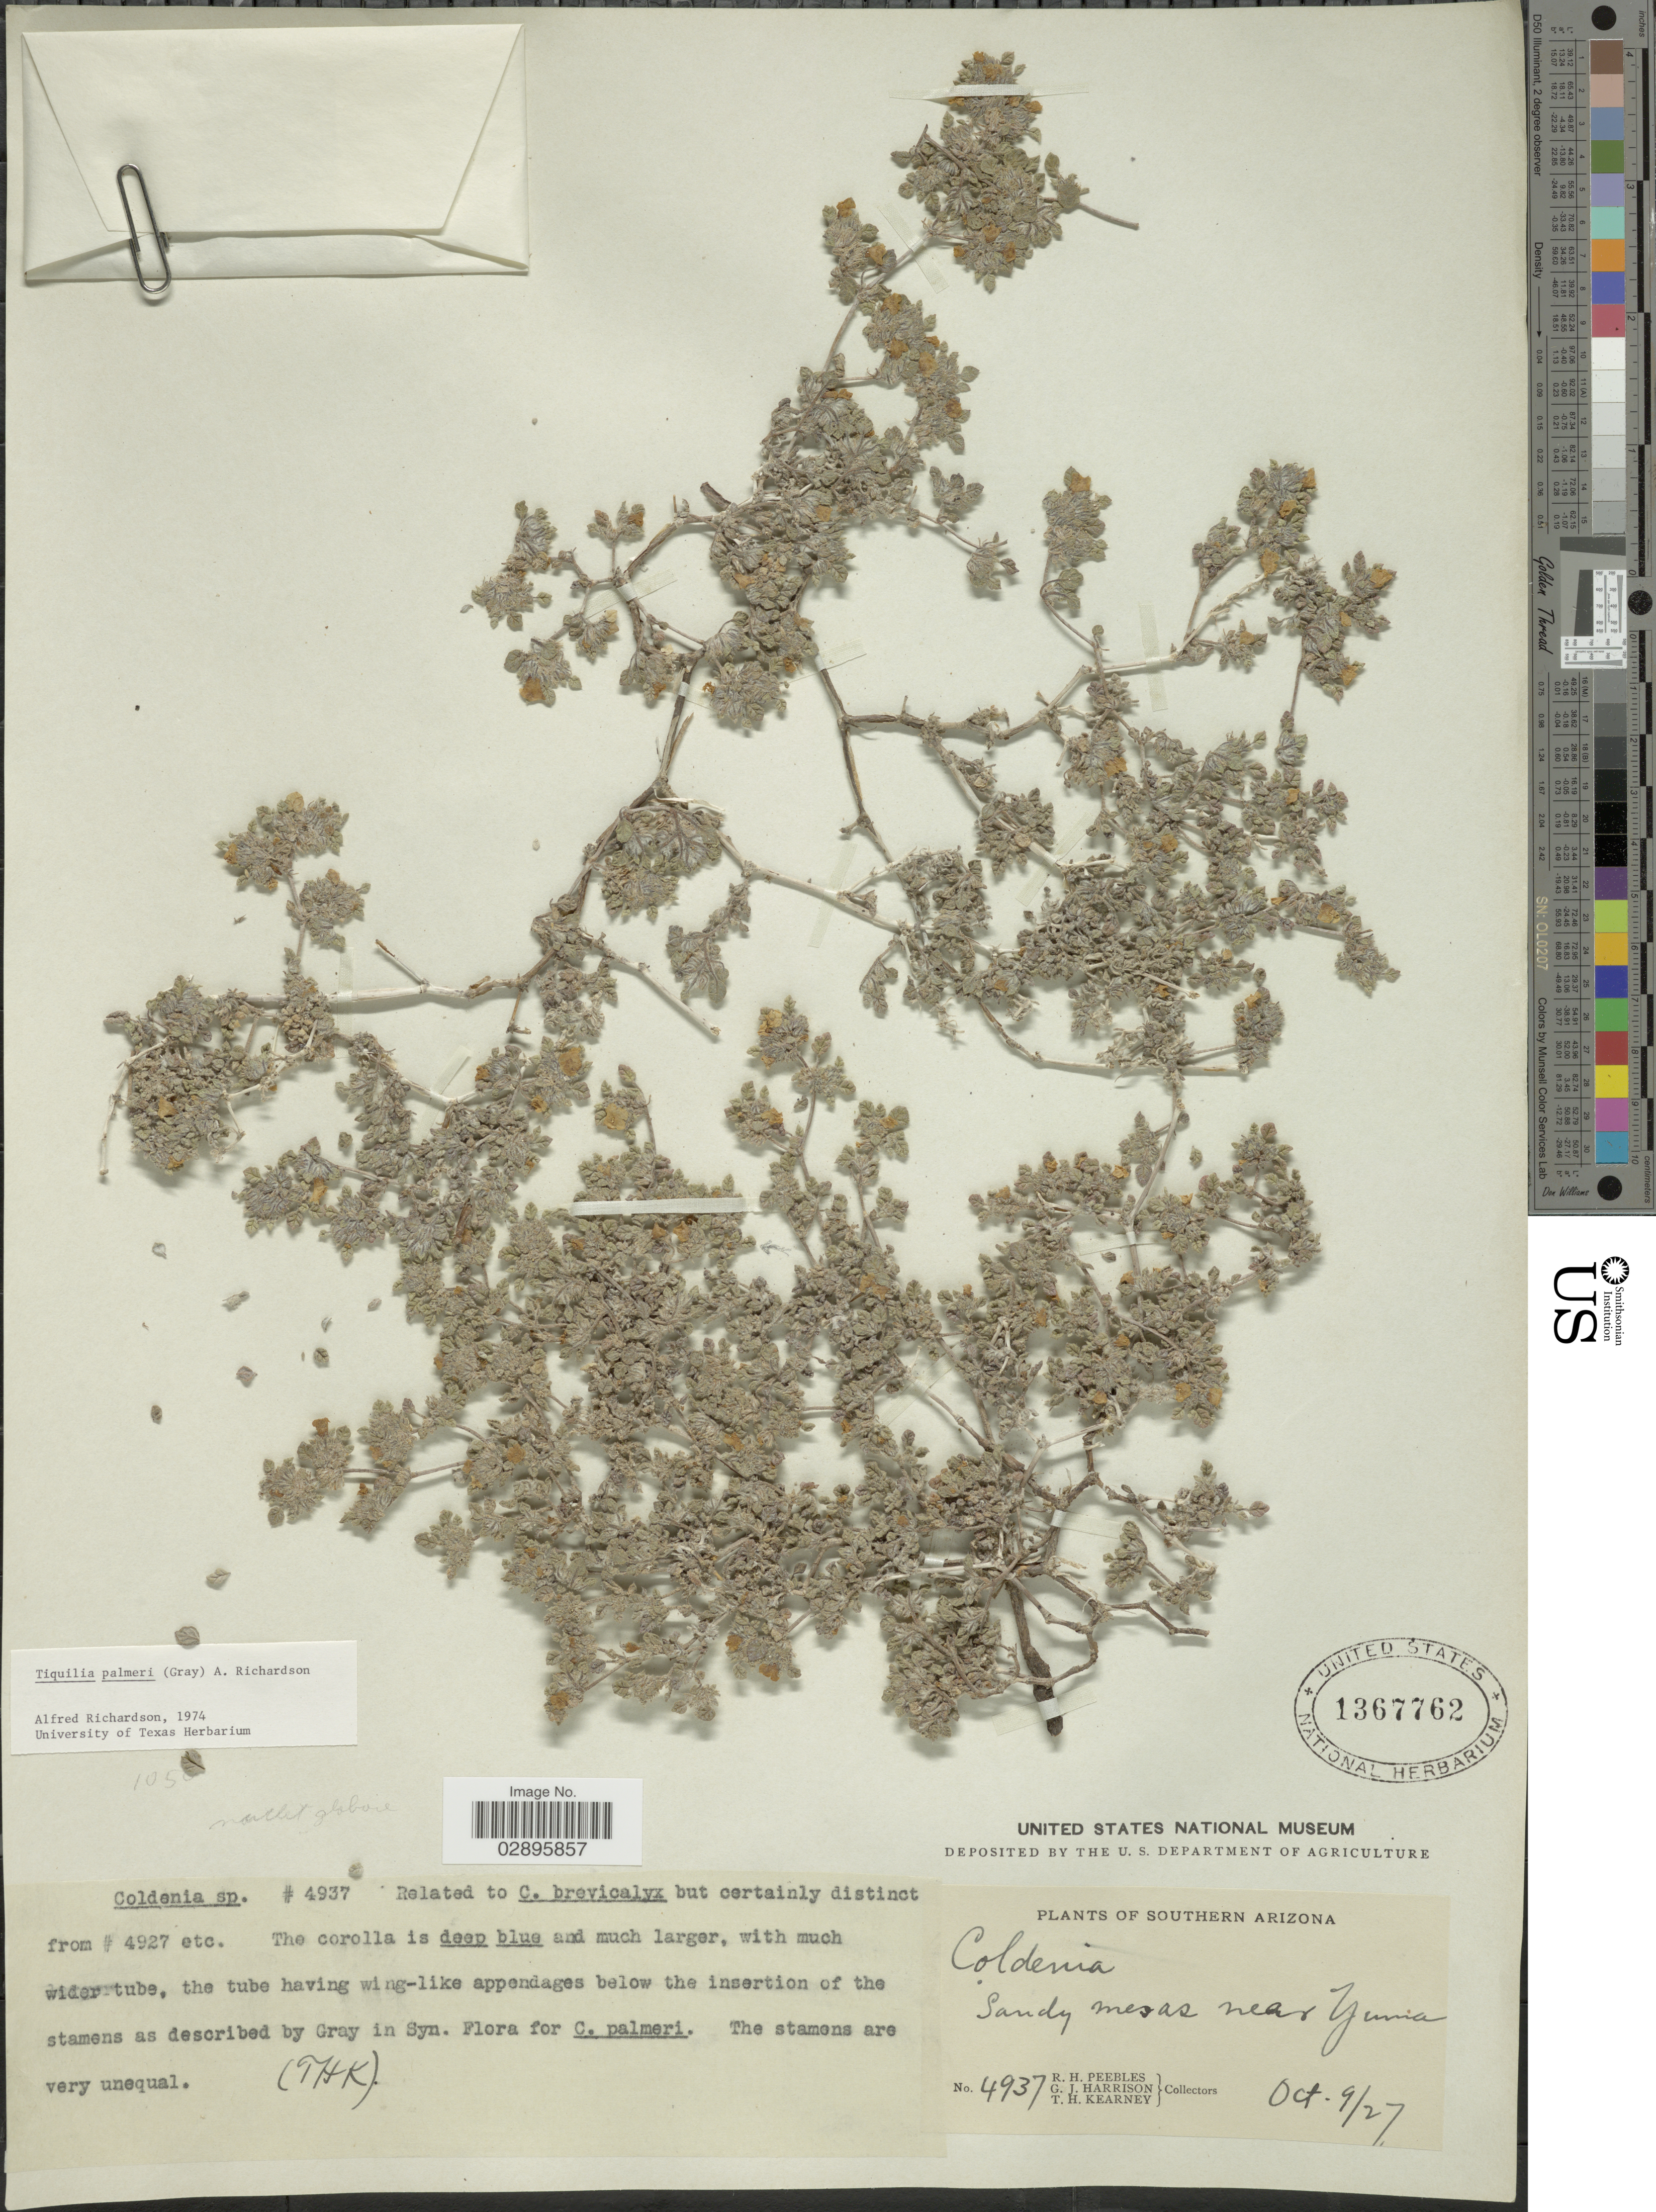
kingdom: Plantae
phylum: Tracheophyta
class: Magnoliopsida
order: Boraginales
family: Ehretiaceae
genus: Tiquilia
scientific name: Tiquilia palmeri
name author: (A. Gray) A.T. Richardson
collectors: R. H. Peebles, G. J. Harrison & T. H. Kearney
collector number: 4937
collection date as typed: Transcribed d/m/y: 9/10/27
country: United States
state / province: Arizona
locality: Southern Arizona, sandy mesas near Yuma.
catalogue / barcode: US 1367762